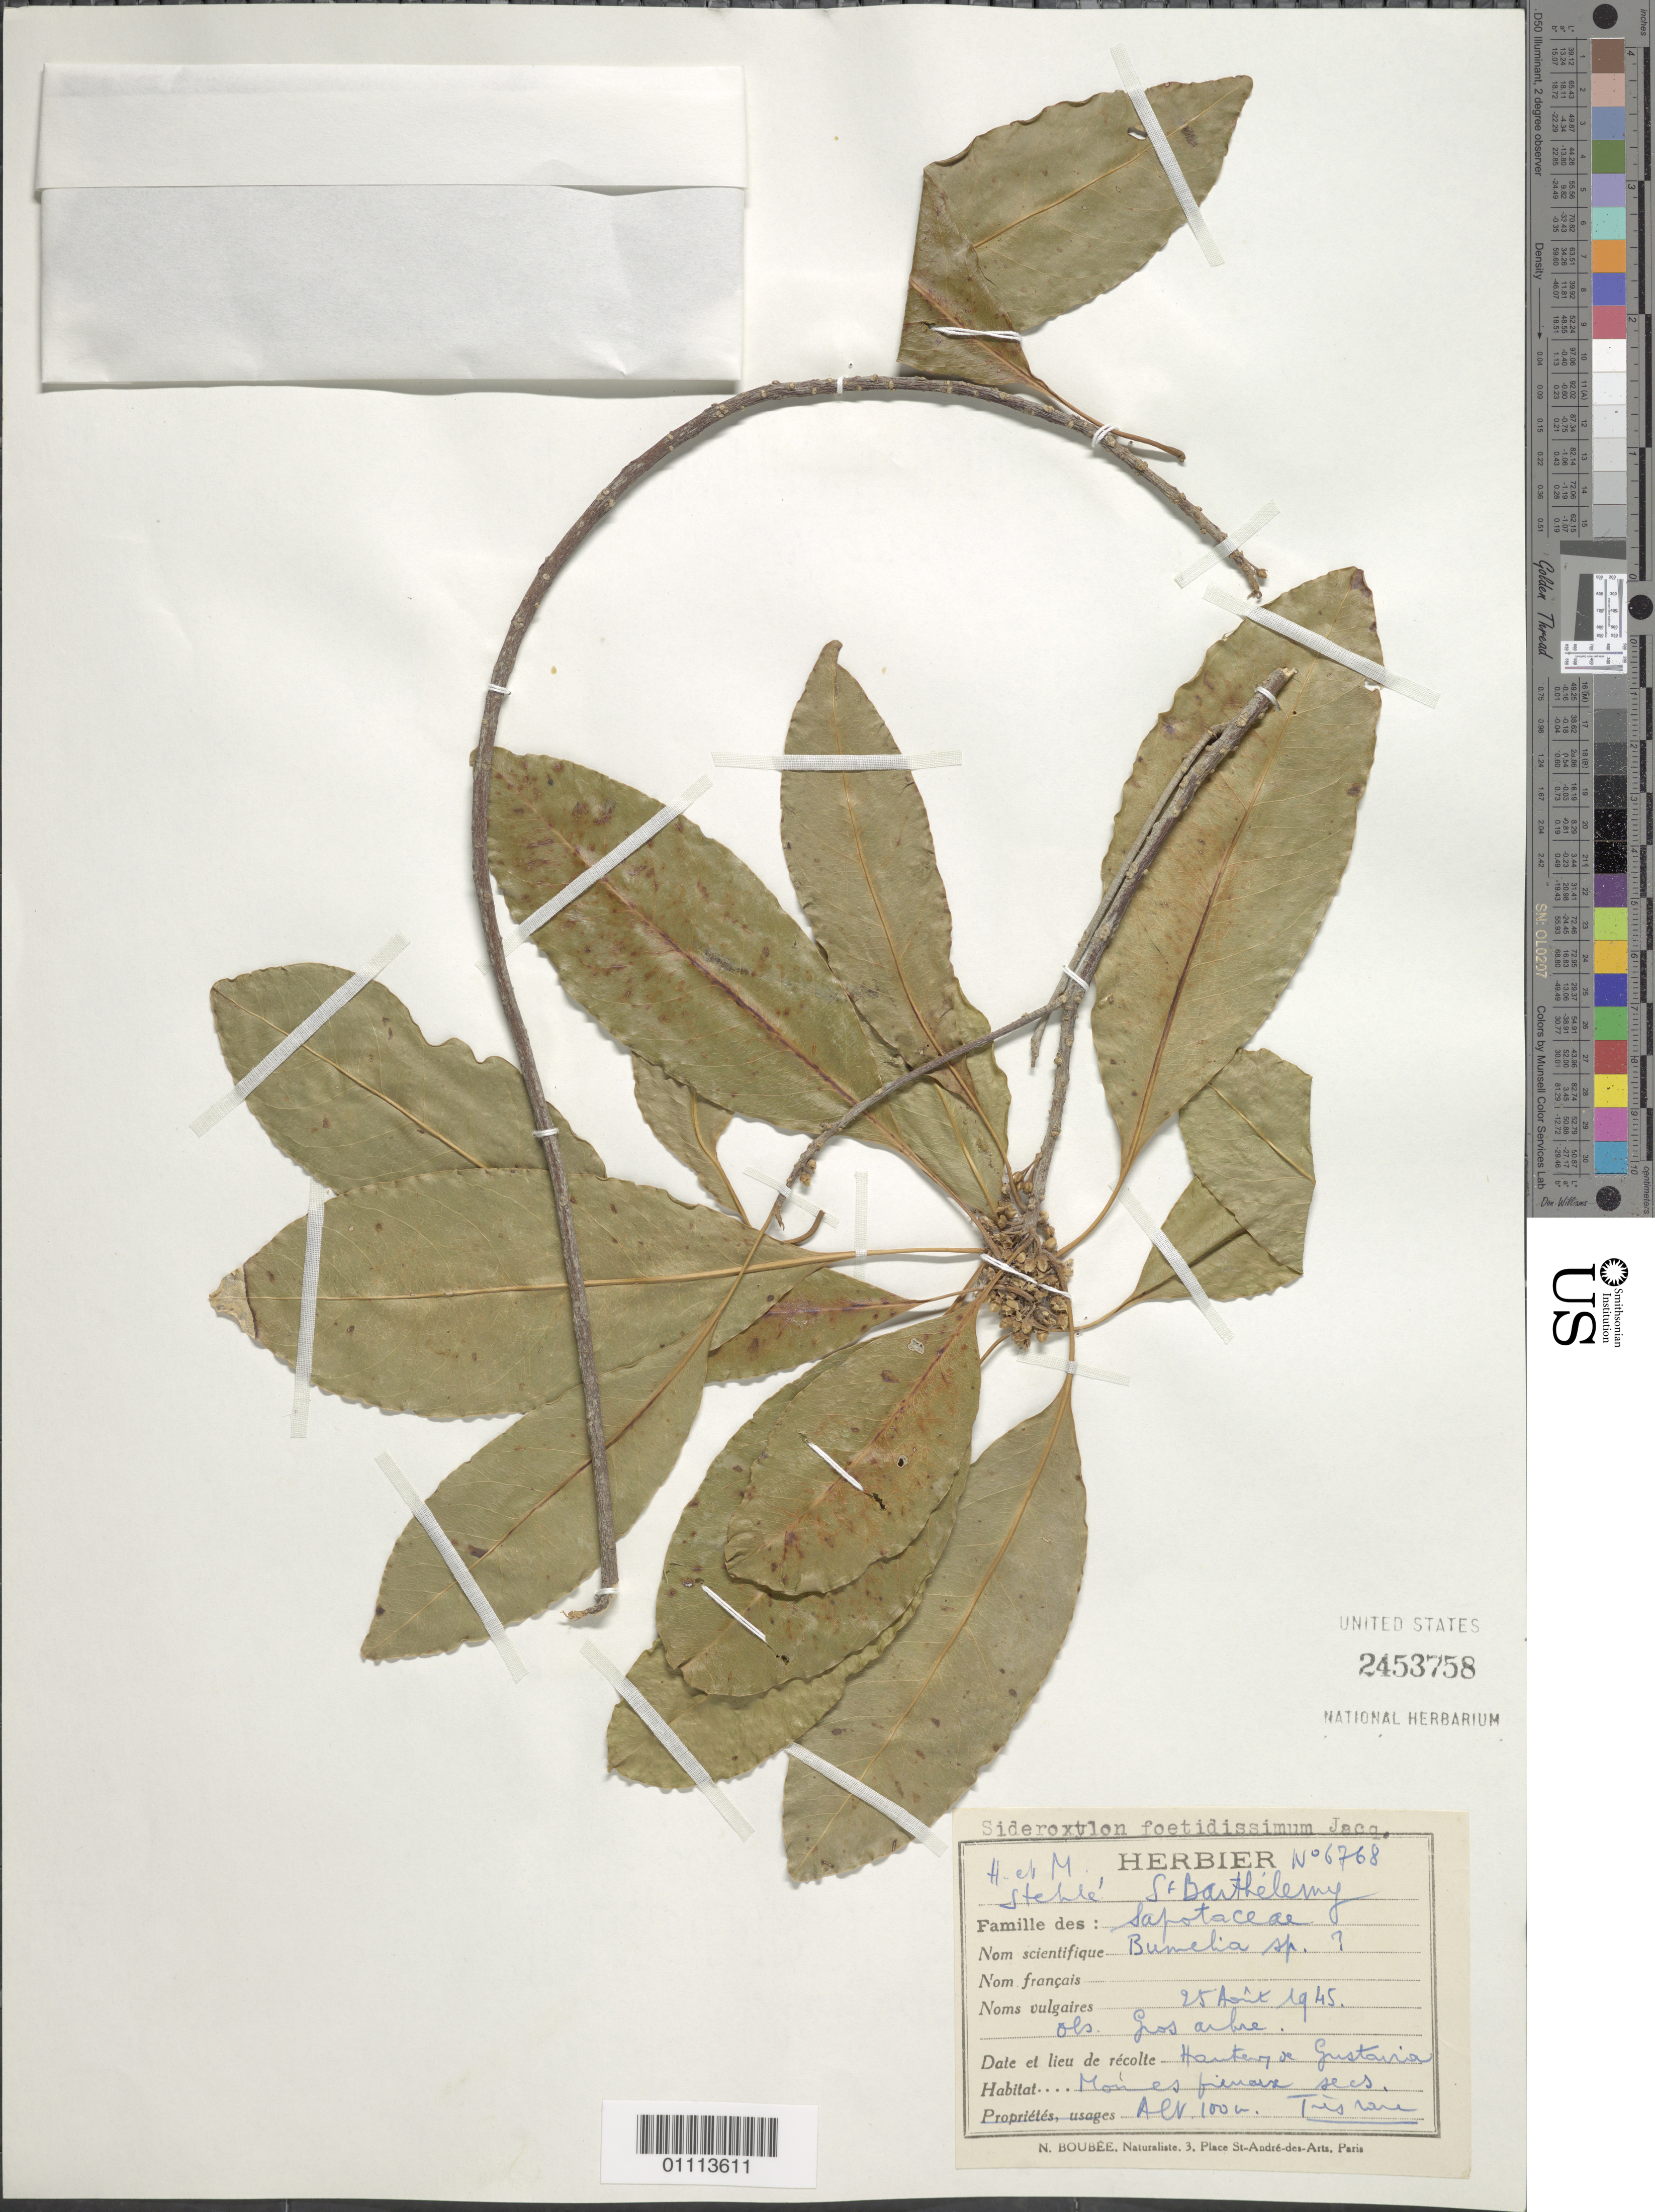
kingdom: Plantae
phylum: Tracheophyta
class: Magnoliopsida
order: Ericales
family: Sapotaceae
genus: Sideroxylon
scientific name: Sideroxylon foetidissimum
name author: Jacq.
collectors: H. Stehlé & M. Stehlé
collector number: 6768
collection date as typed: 25 Apr 1945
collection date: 1945-04-25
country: Saint Barthélemy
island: St. Barthélemy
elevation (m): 100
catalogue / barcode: US 2453758